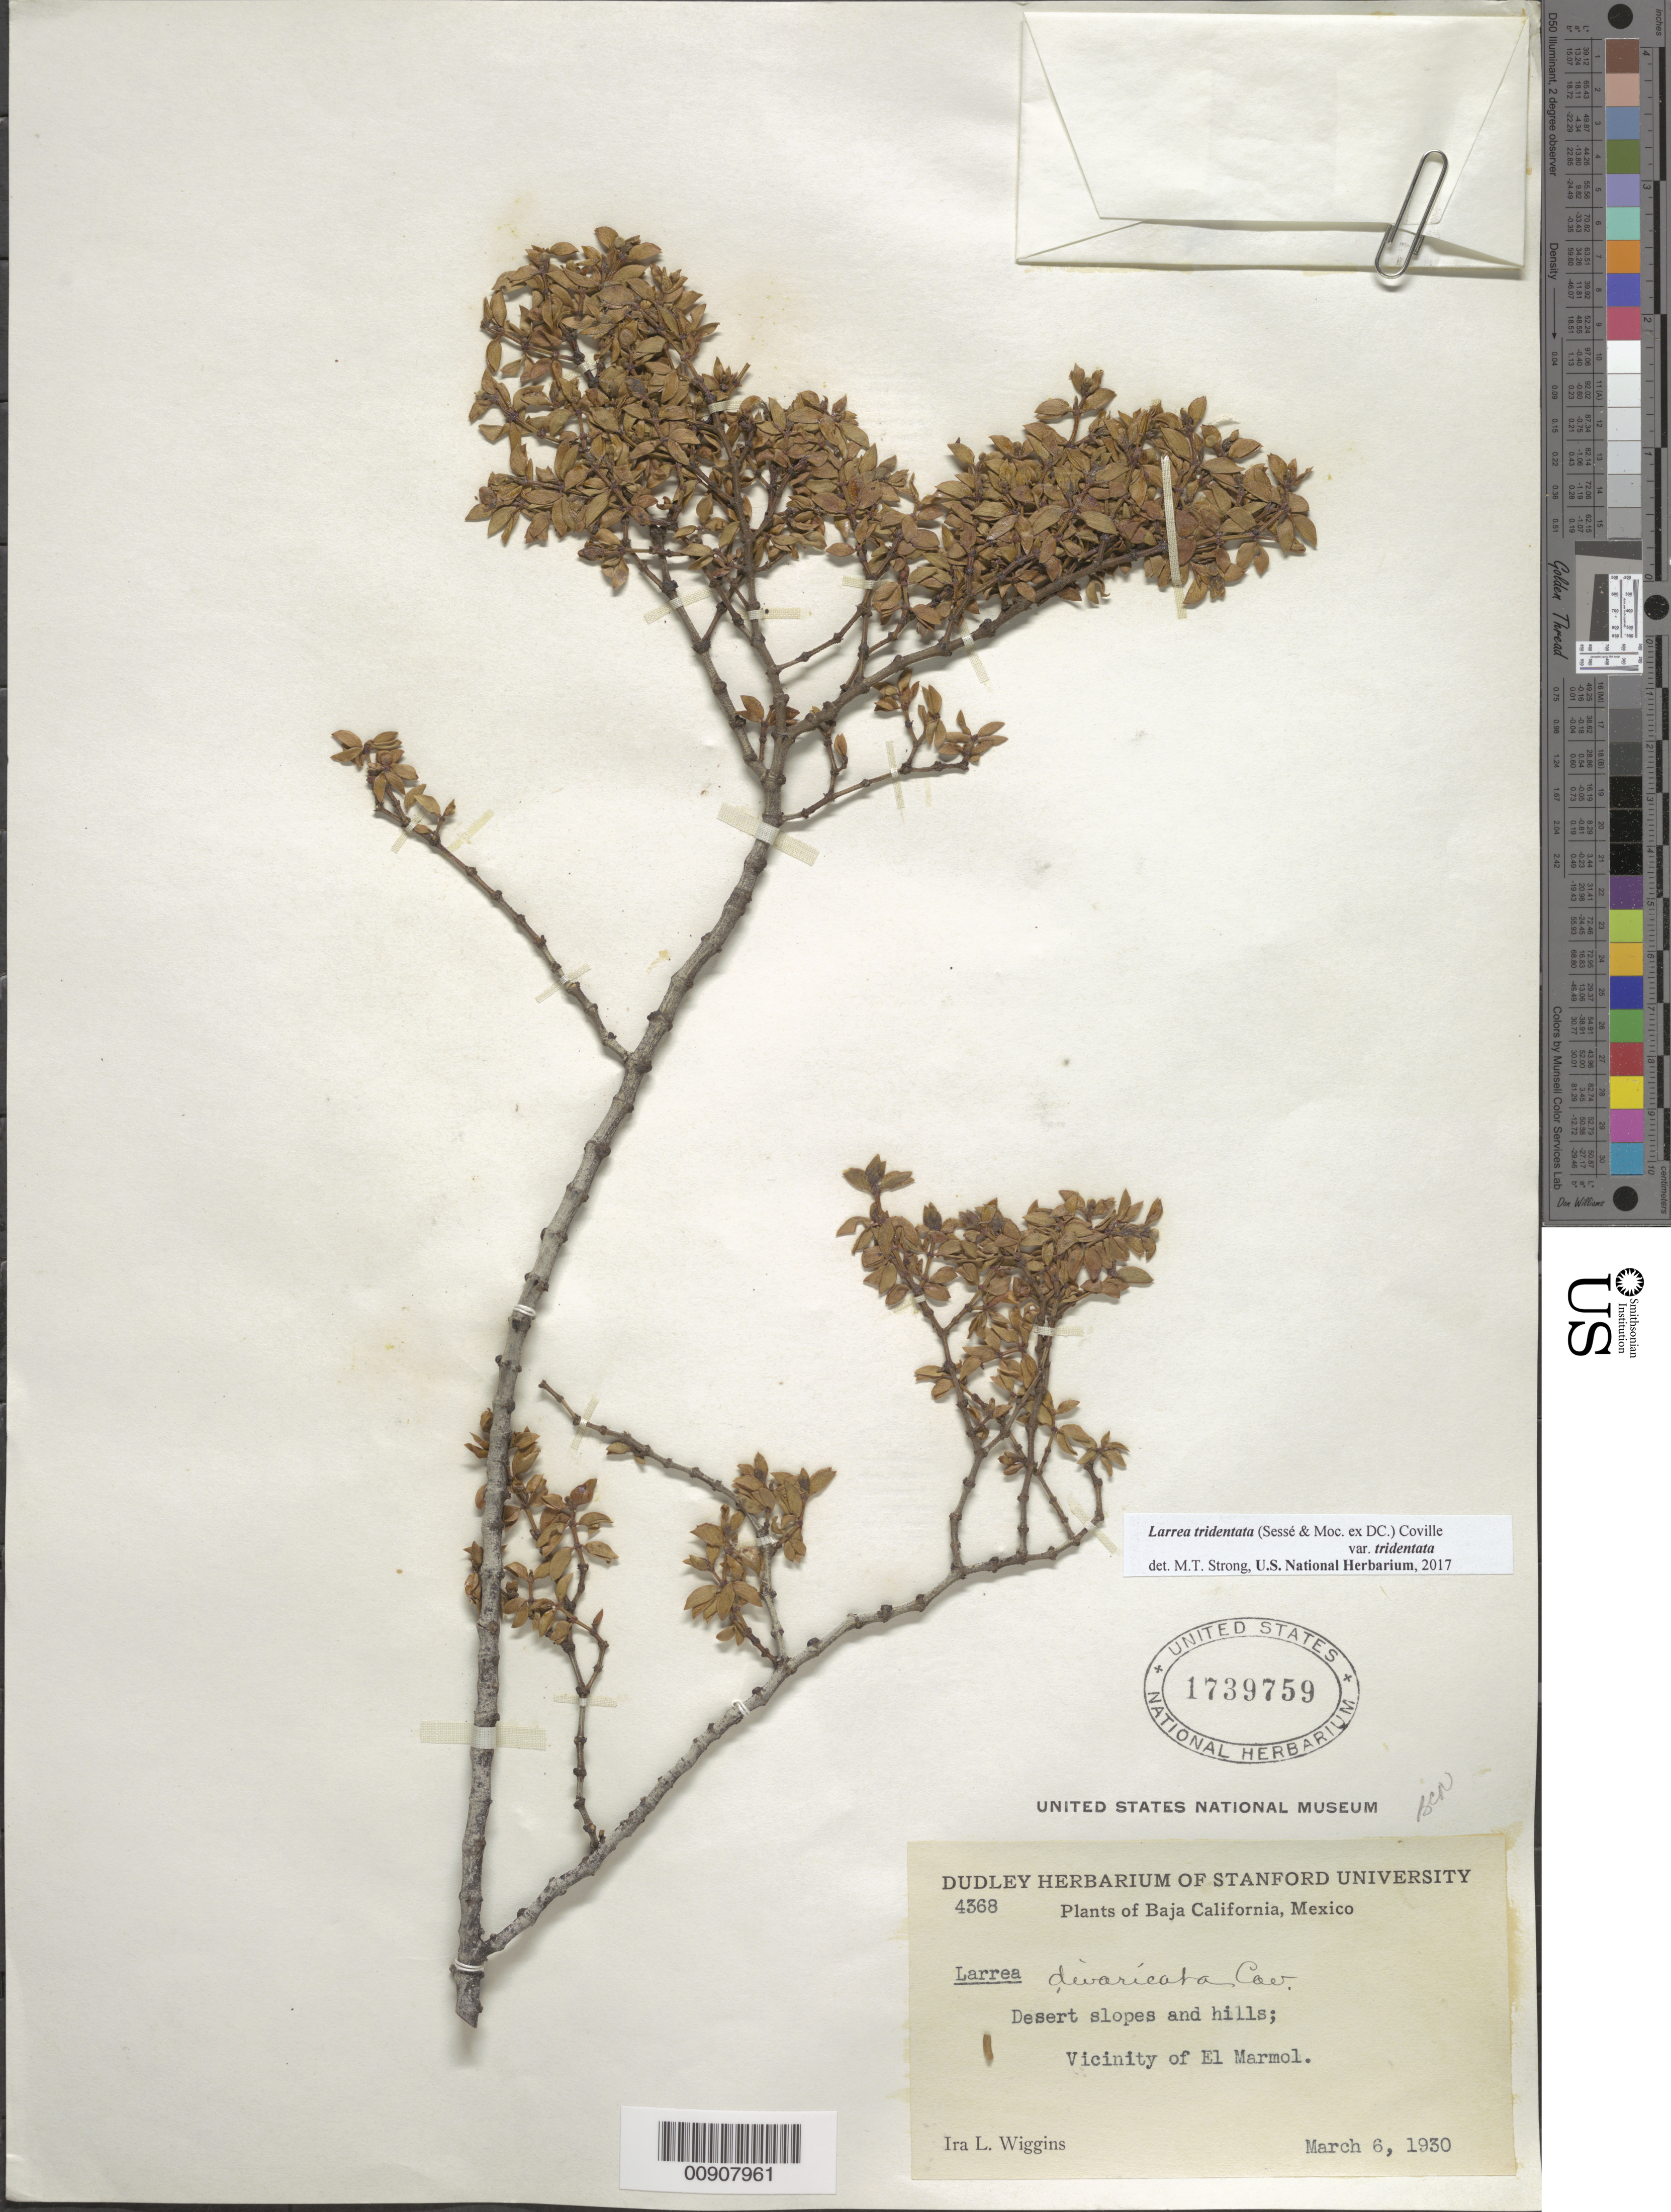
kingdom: Plantae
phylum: Tracheophyta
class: Magnoliopsida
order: Zygophyllales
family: Zygophyllaceae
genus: Larrea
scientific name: Larrea tridentata var. tridentata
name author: (Sessé & Moc. ex DC.) Coville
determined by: Strong, M. T., (US), Smithsonian Institution - National Museum of Natural History (UNITED STATES)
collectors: I. L. Wiggins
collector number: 4368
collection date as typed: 06 Mar 1930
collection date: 1930-03-06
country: Mexico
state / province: Baja California Norte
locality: Vicinity of El Marmol, Baja California.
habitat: Desert slopes and hills.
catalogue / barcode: US 1739759